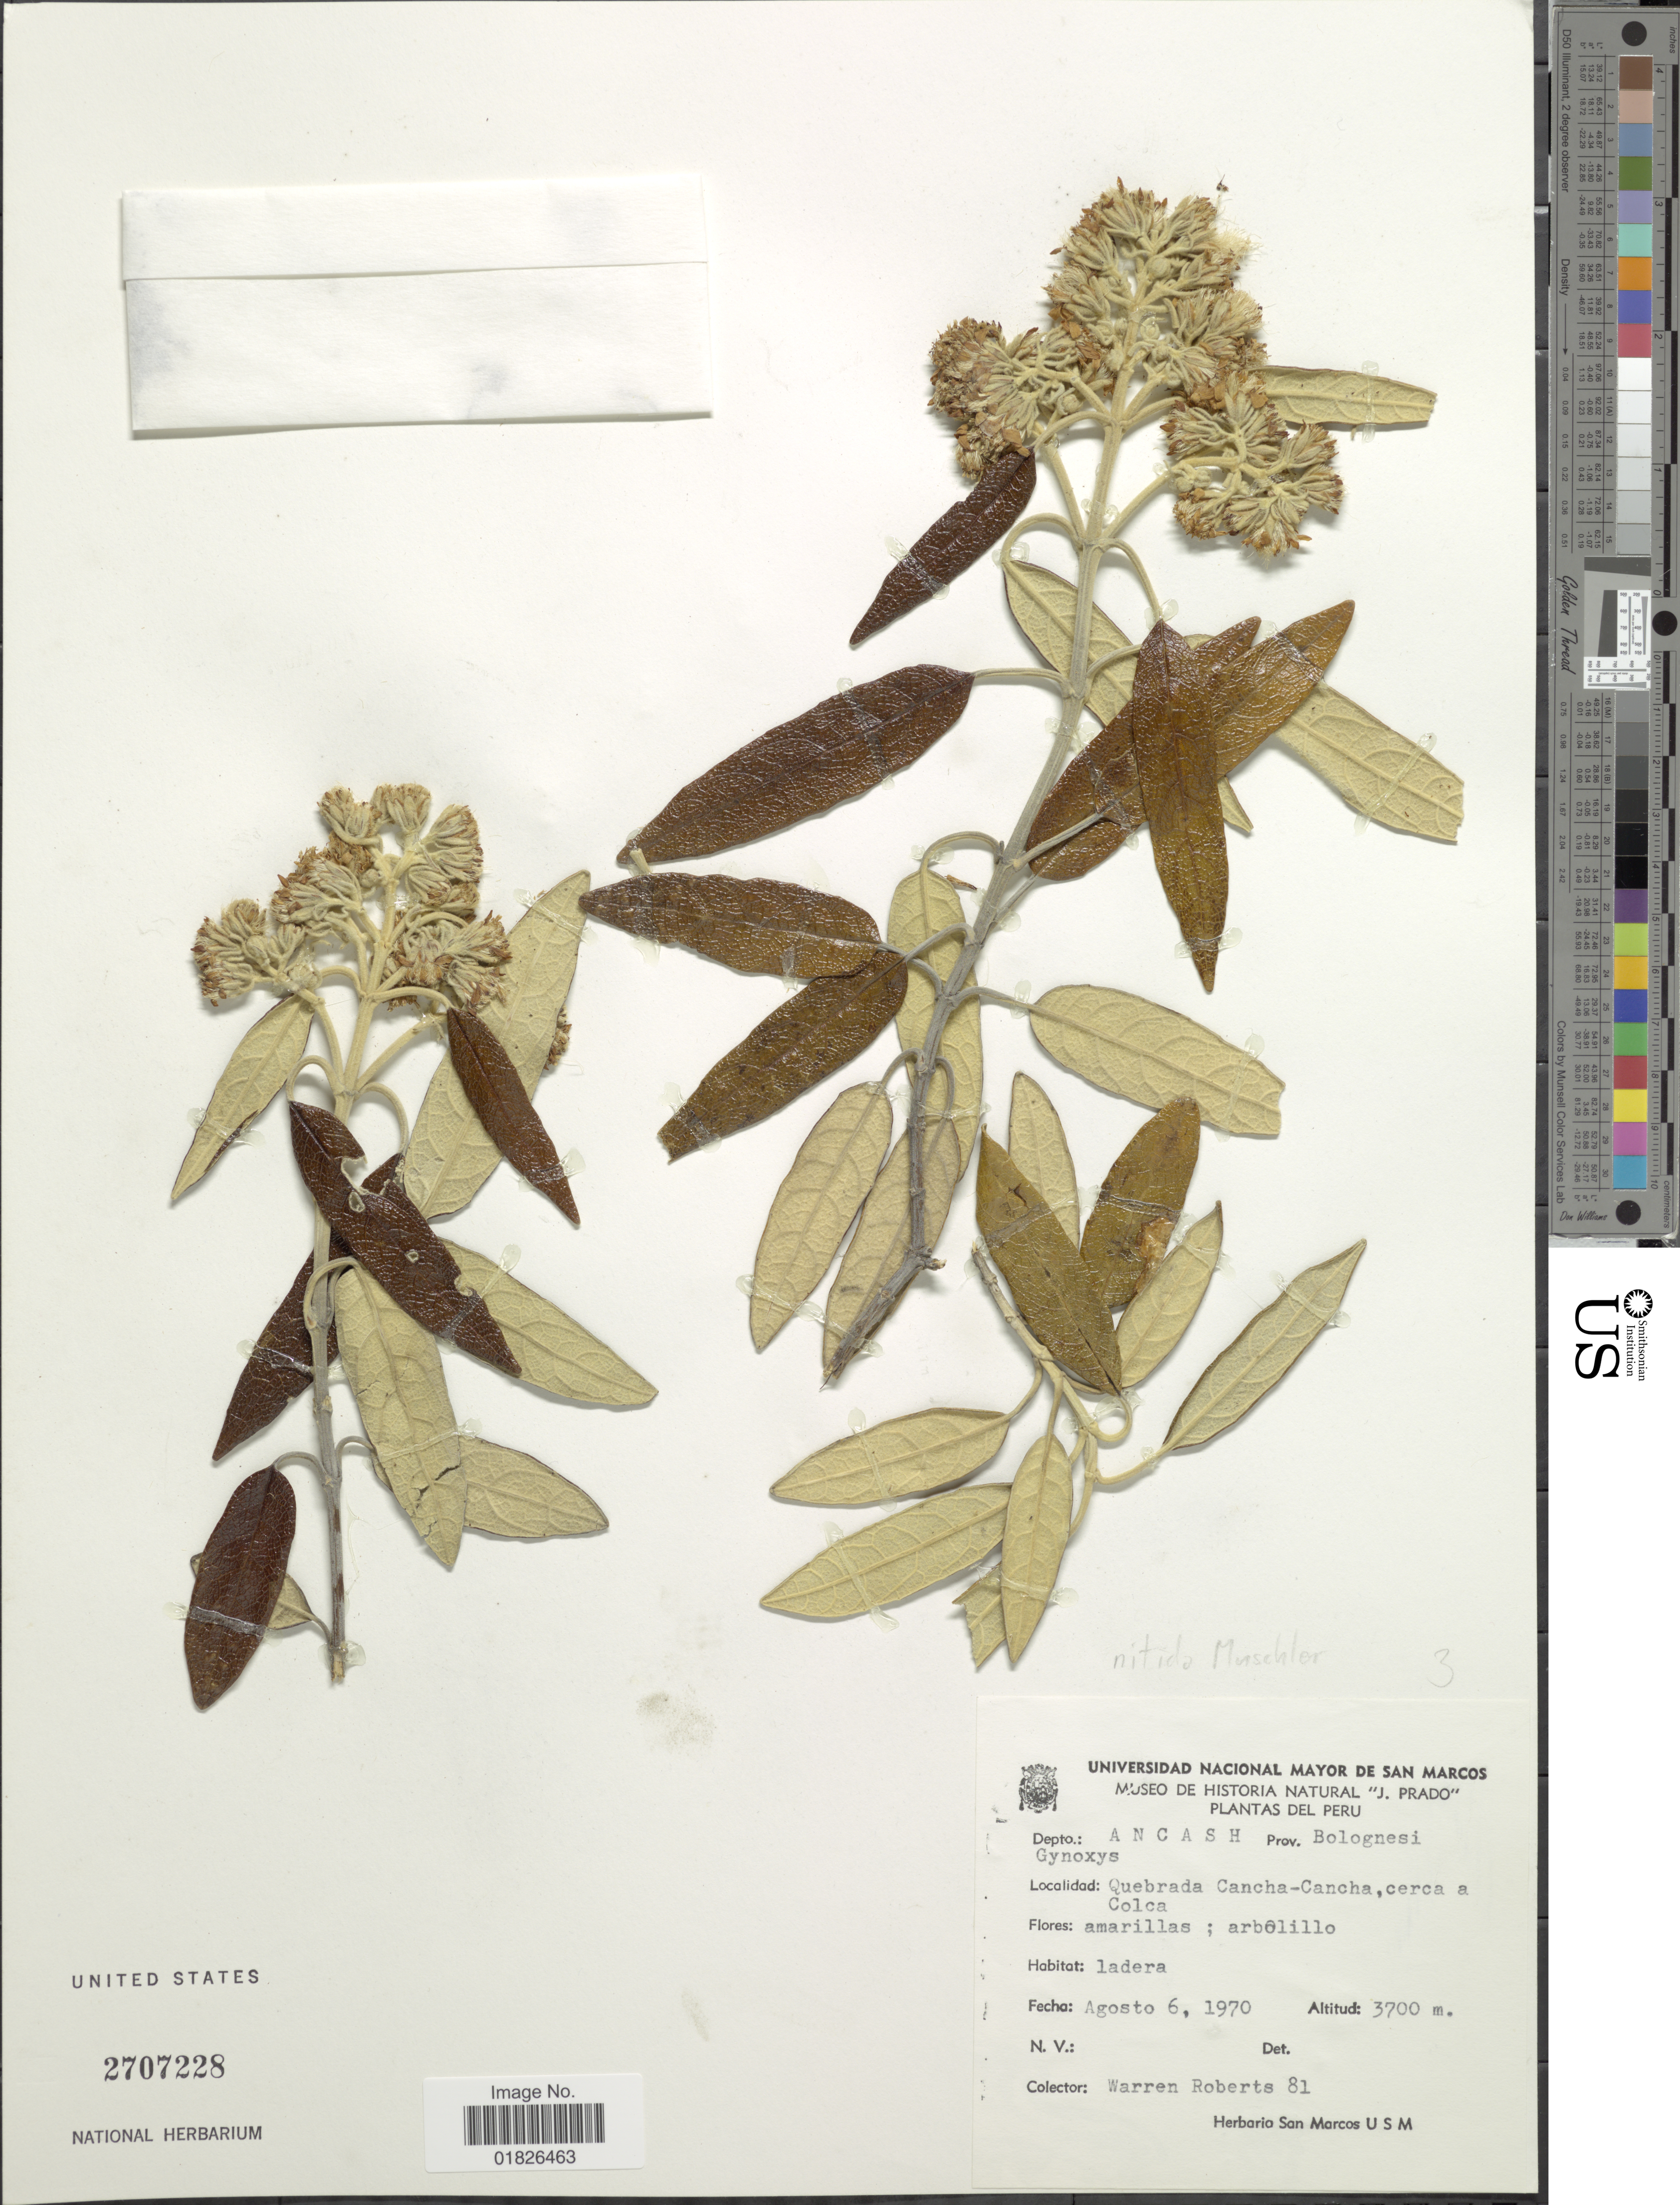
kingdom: Plantae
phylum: Tracheophyta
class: Magnoliopsida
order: Asterales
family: Asteraceae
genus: Gynoxys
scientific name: Gynoxys nitida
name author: Muschl.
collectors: W. Roberts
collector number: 81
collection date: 1970-08-06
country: Peru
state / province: Ancash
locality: Prov. Bolognesi, Quebrada Cancha-Cancha, cerca a Colca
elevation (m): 3700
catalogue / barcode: US 2707228